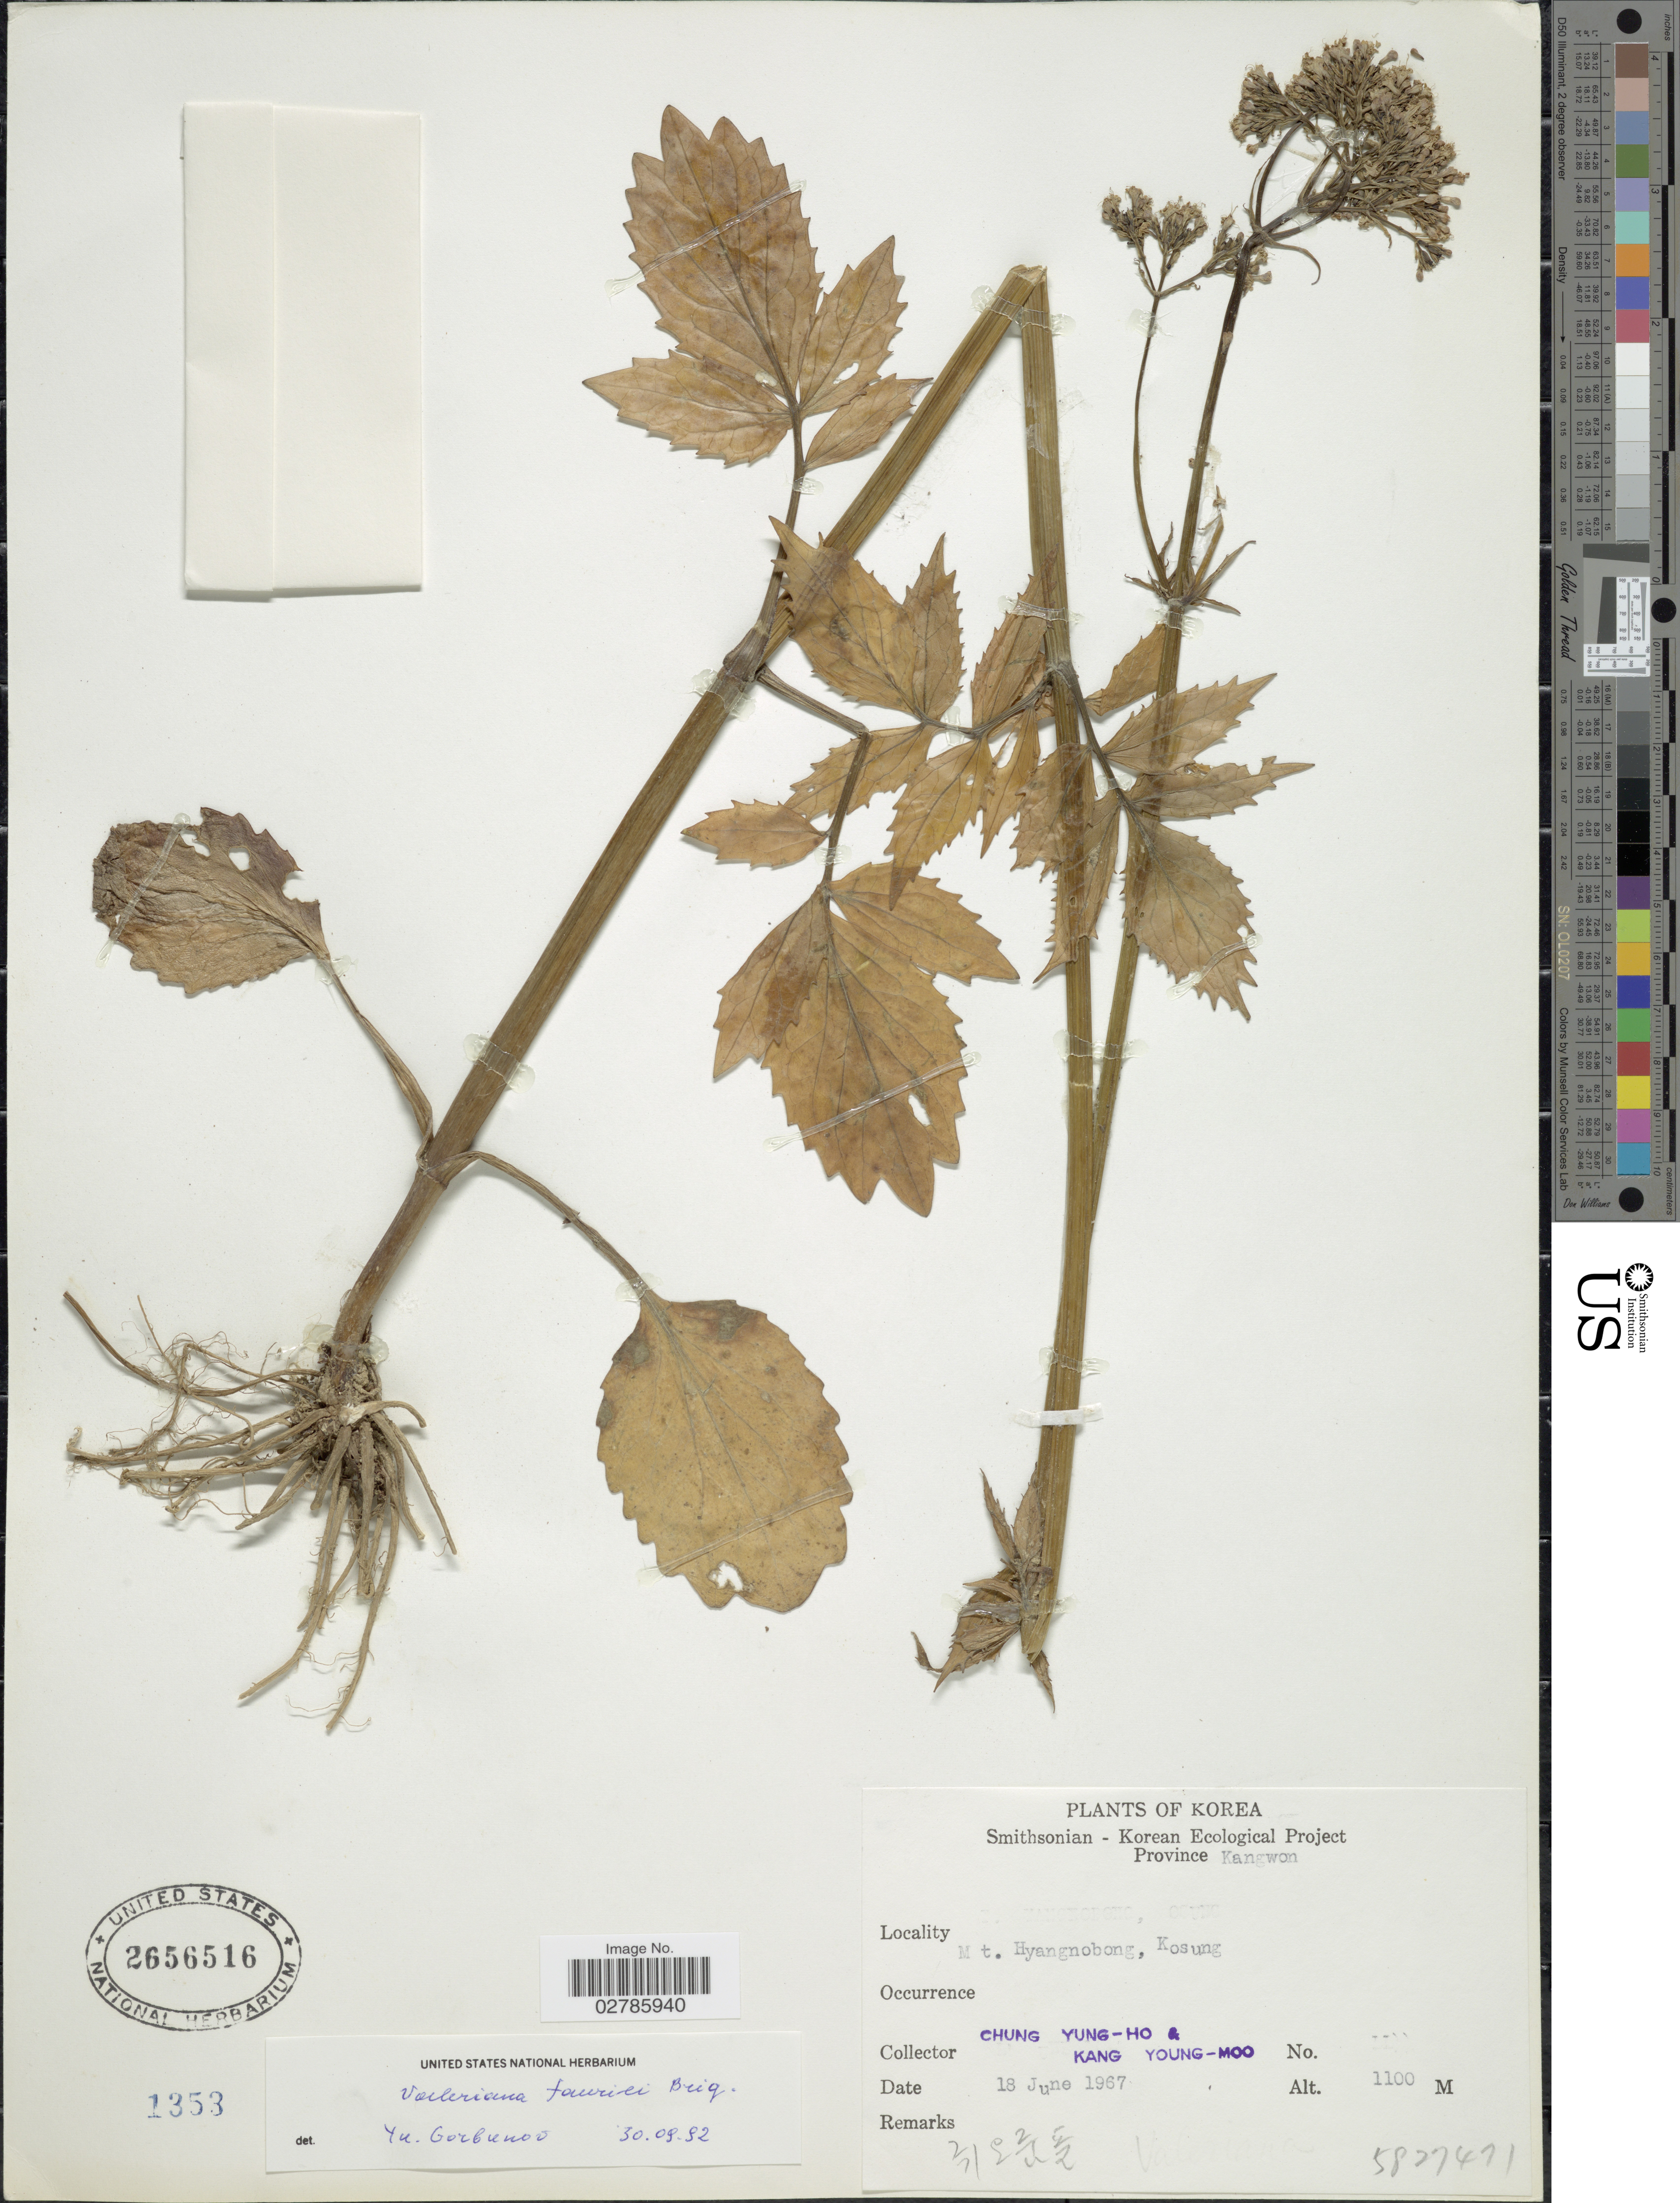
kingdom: Plantae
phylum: Tracheophyta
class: Magnoliopsida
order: Dipsacales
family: Caprifoliaceae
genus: Valeriana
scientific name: Valeriana fauriei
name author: Briq.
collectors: C. Yung-Ho & K. Young-Moo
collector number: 5827471?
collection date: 1967-06-18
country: North Korea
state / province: Kangwon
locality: Mt. Hyangnobung, Kosung.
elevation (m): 1100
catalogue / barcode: US 2656516